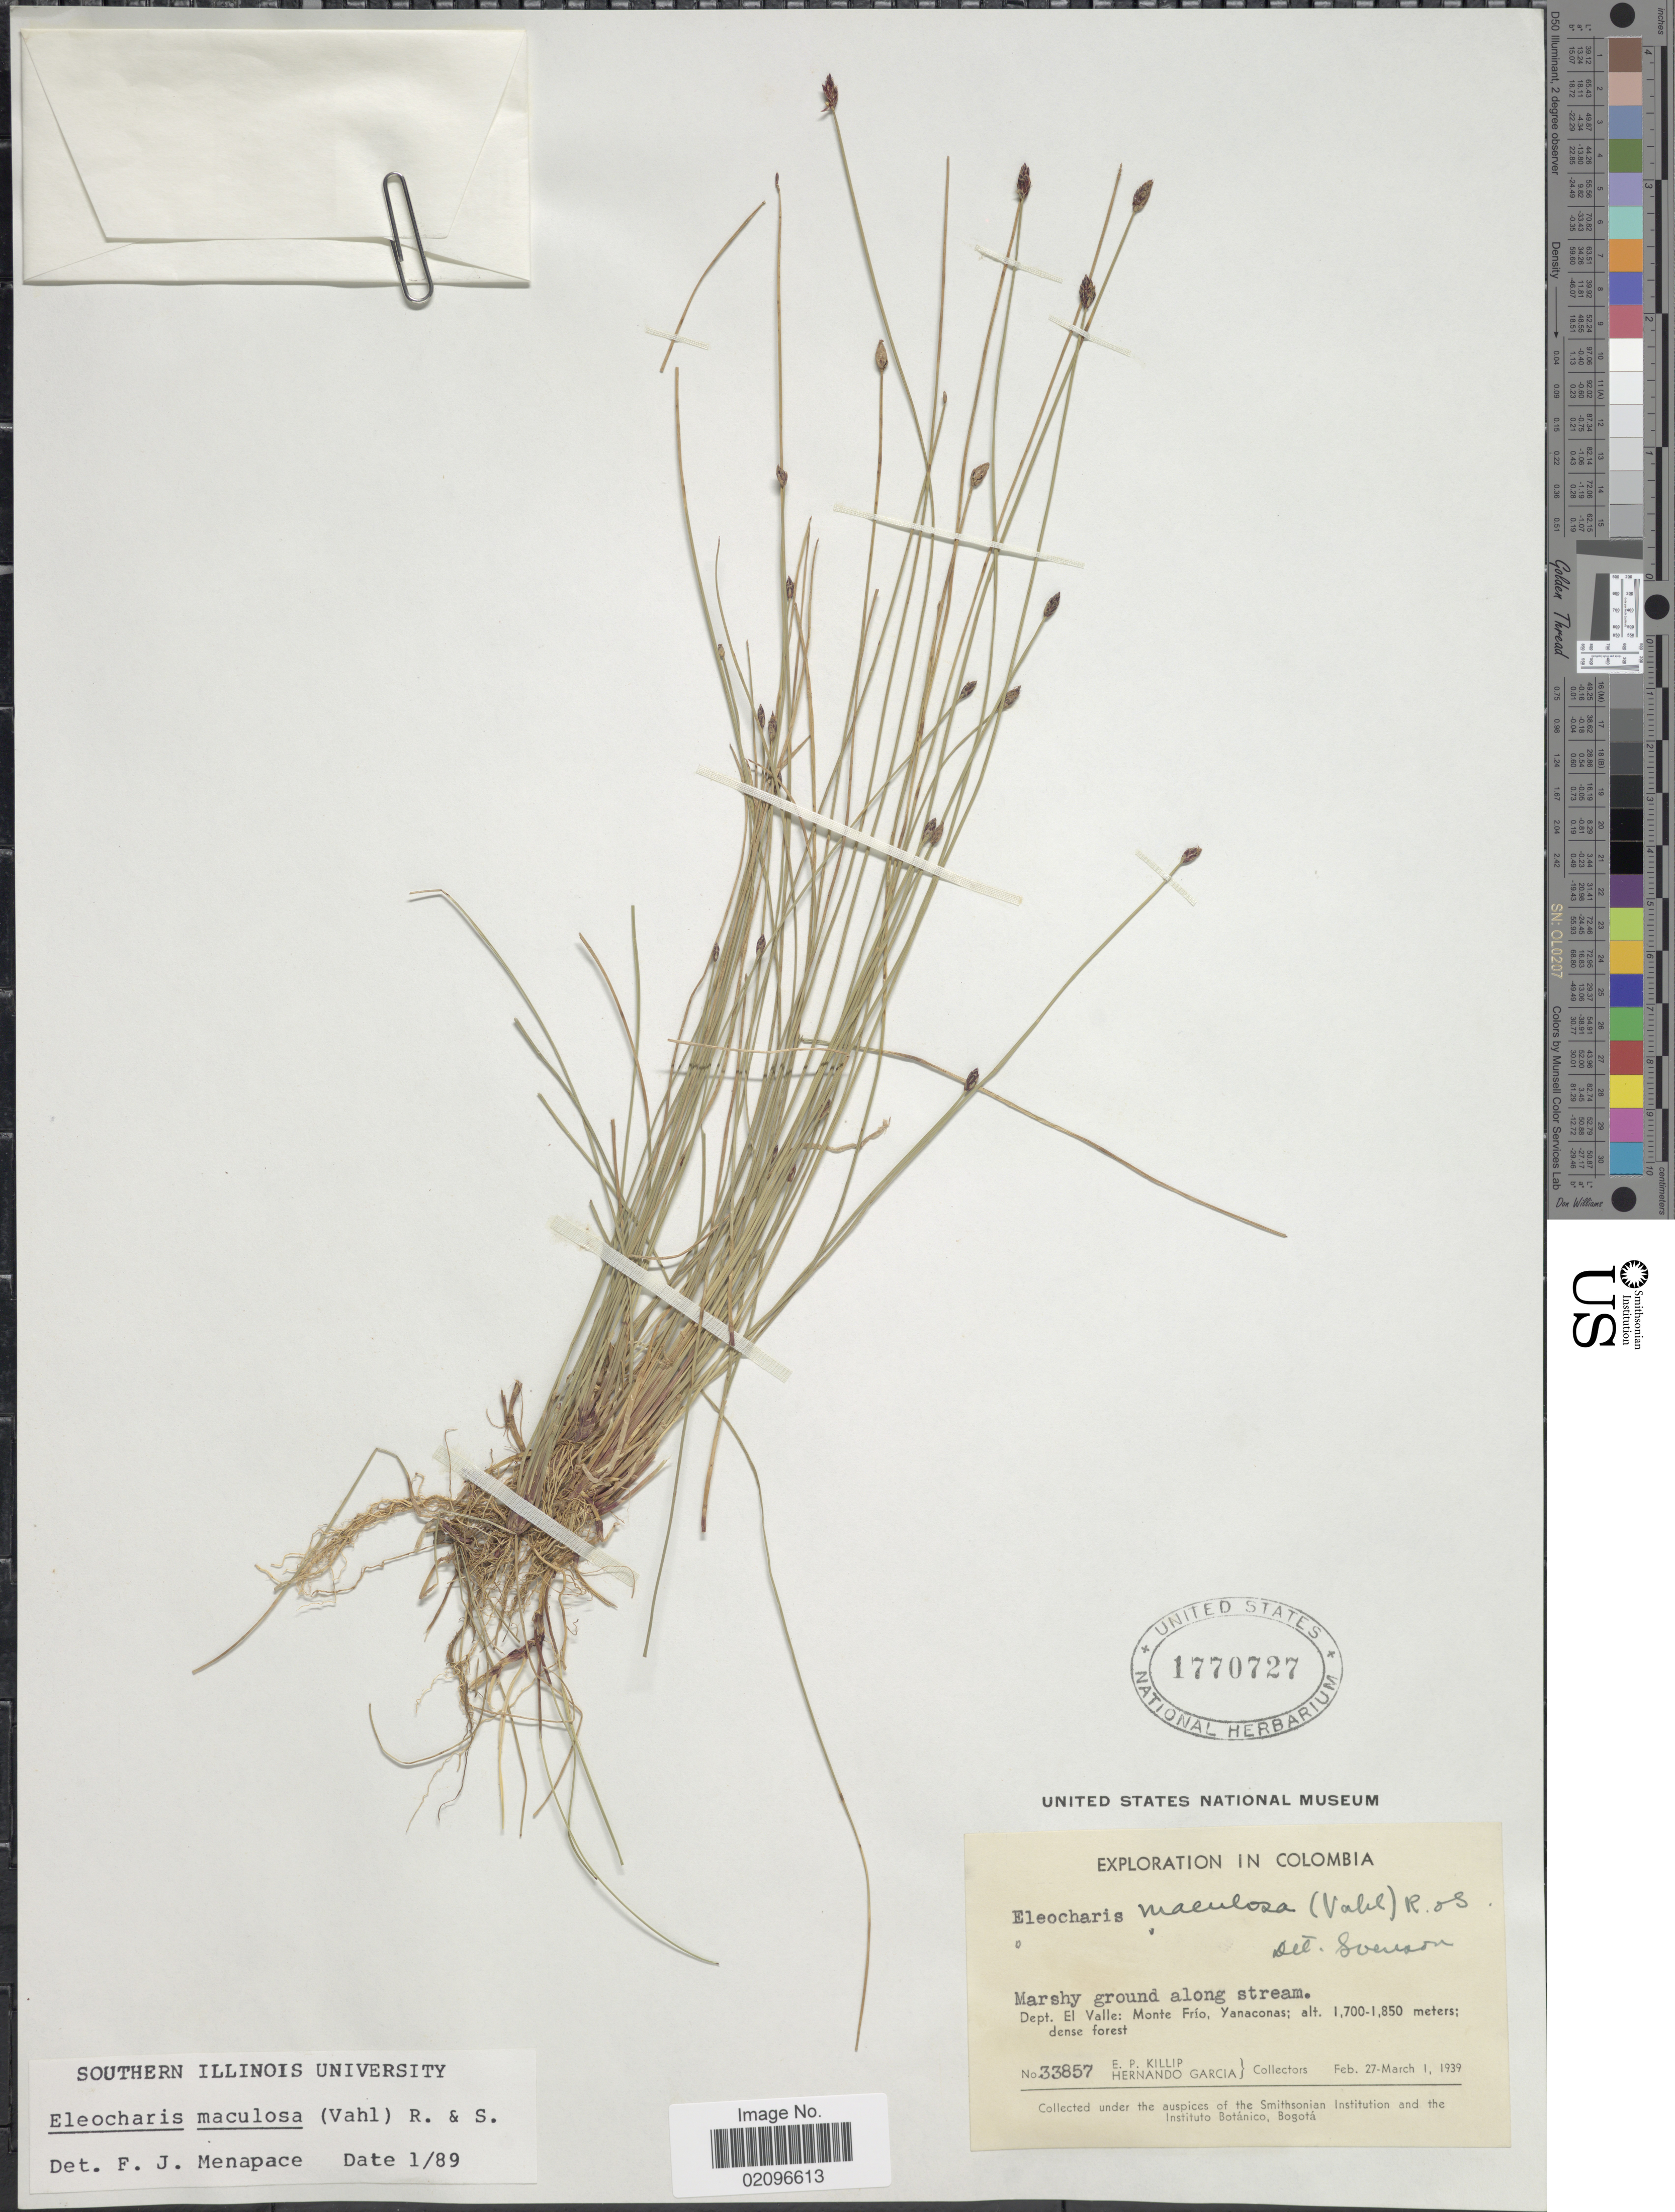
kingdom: Plantae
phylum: Tracheophyta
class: Liliopsida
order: Poales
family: Cyperaceae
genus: Eleocharis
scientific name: Eleocharis maculosa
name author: (Vahl) Roem. & Schult.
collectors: E. P. Killip & H. Garcia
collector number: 33857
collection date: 1939-02-27/1939-03-01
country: Colombia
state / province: Valle del Cauca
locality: Dept. El valle: Monte Frio, Yanaconas.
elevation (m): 1700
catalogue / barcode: US 1770727